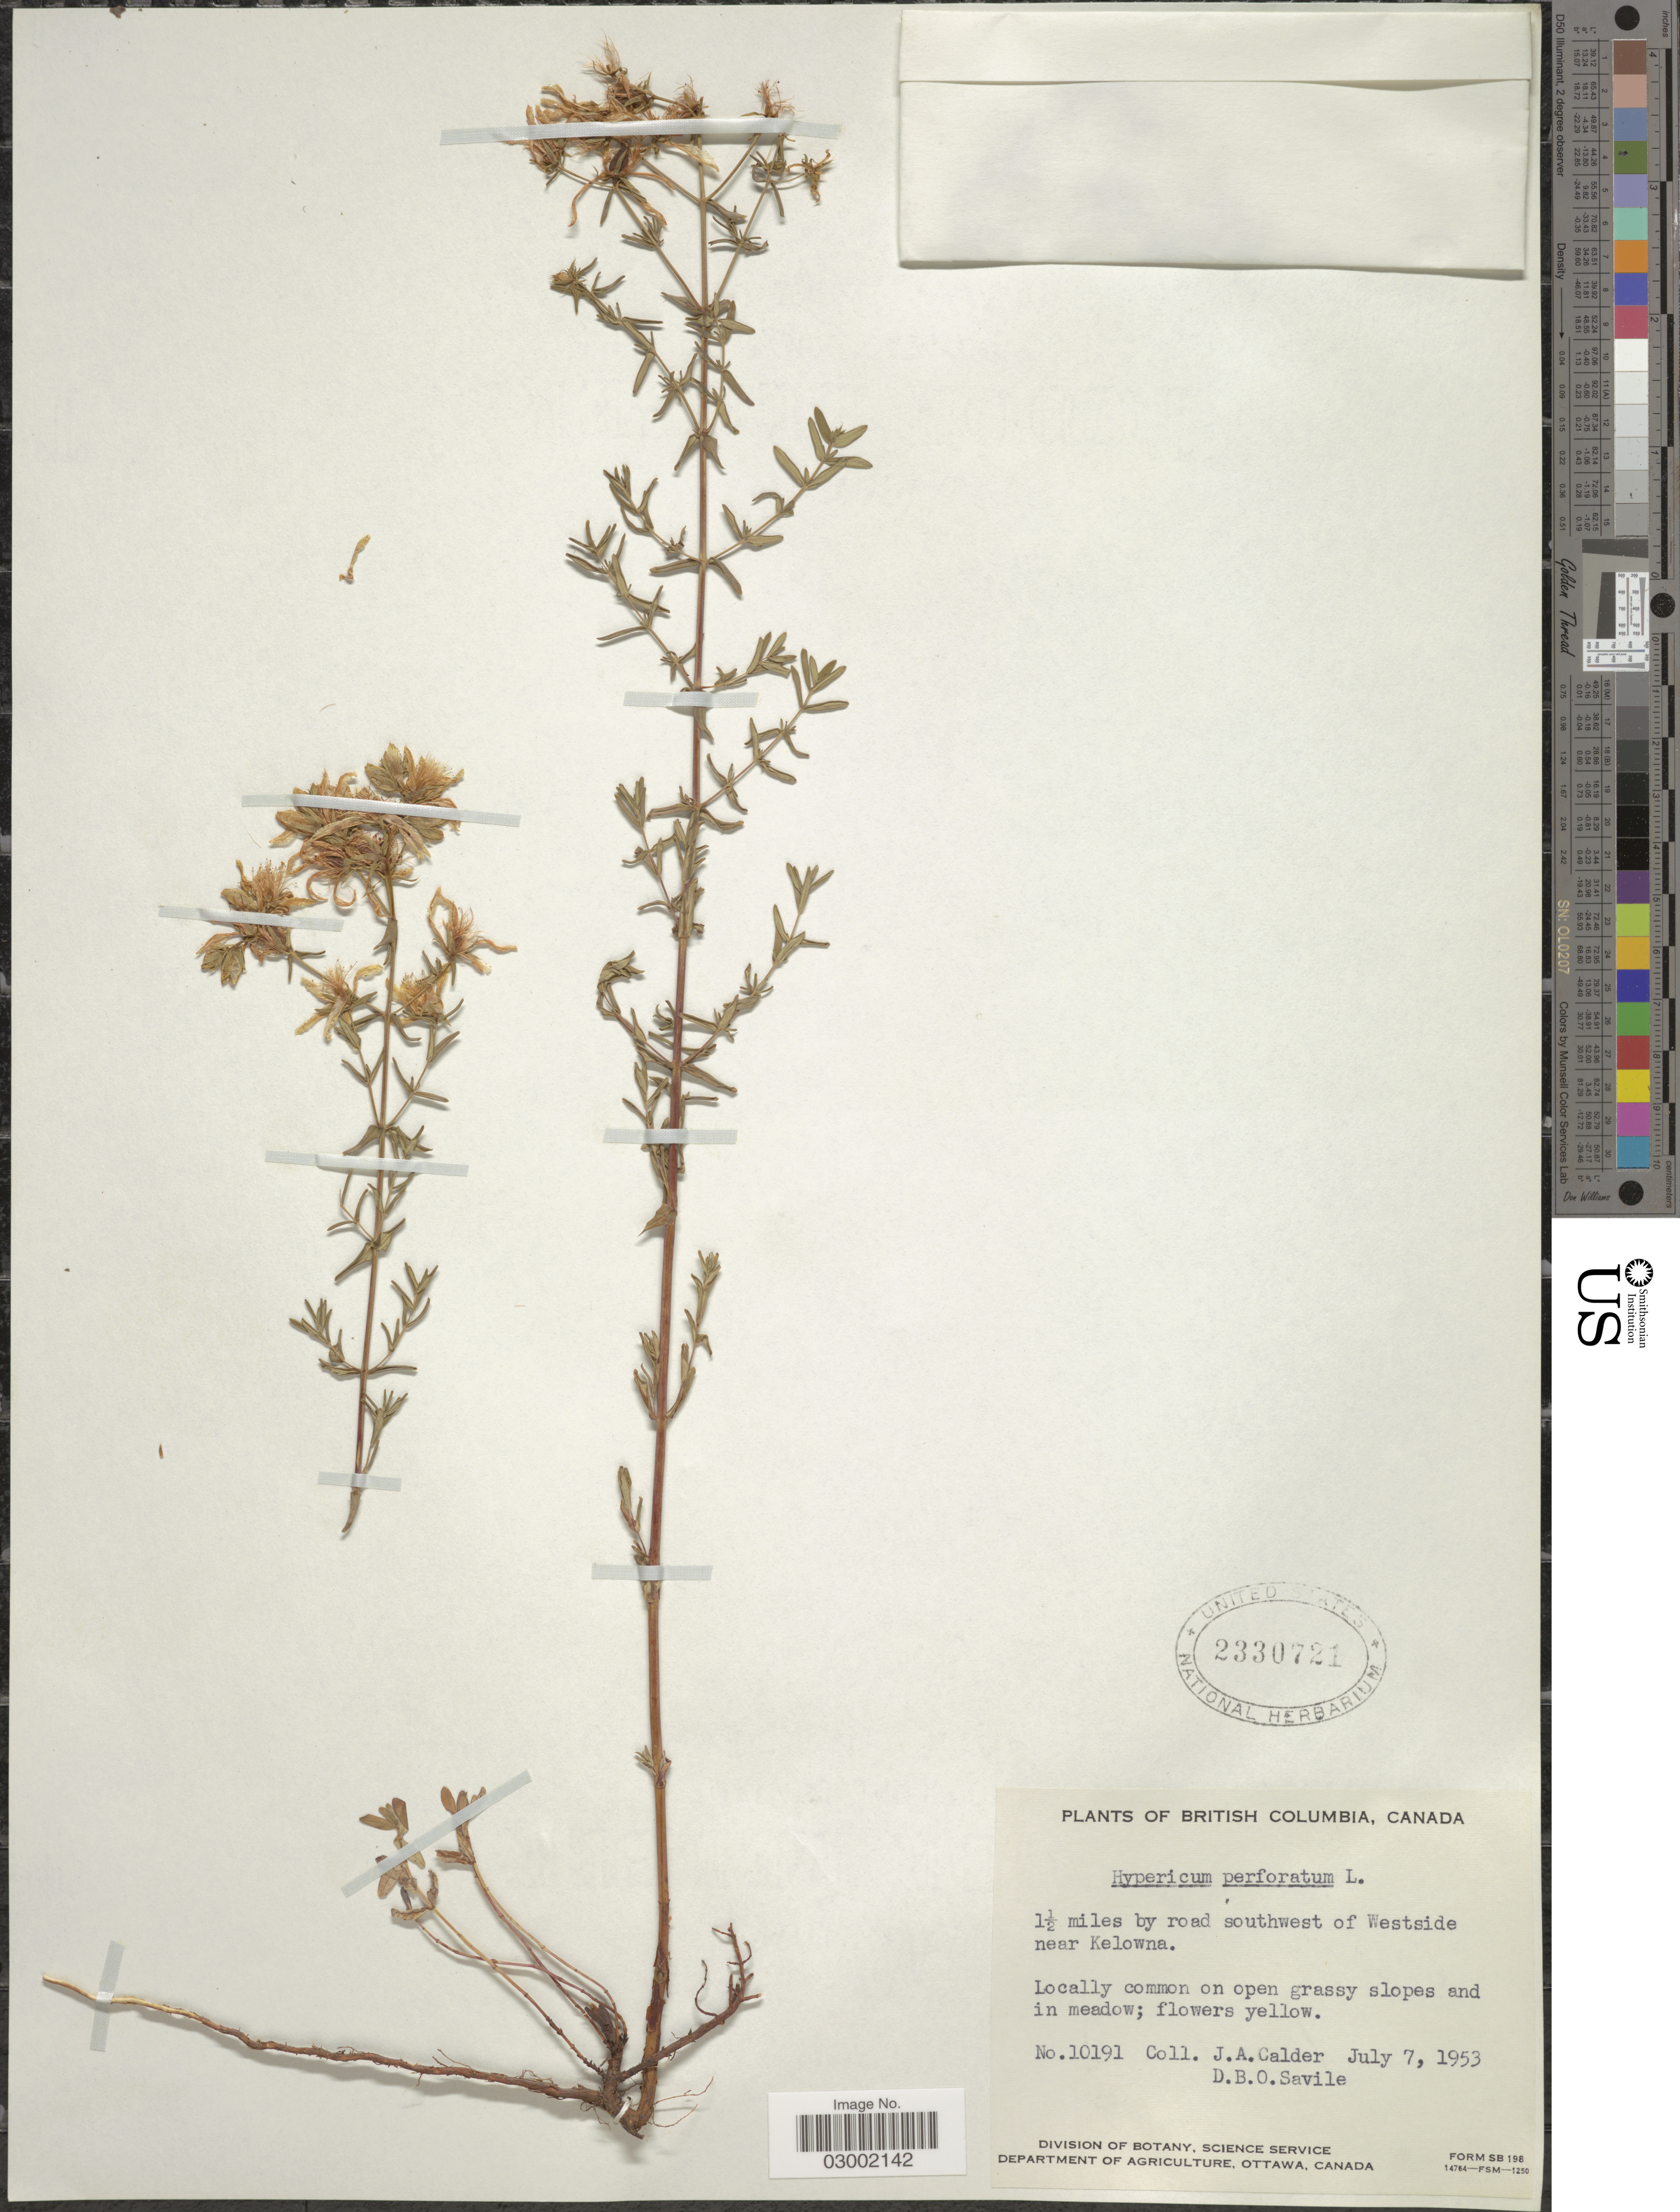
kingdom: Plantae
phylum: Tracheophyta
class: Magnoliopsida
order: Malpighiales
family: Hypericaceae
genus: Hypericum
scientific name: Hypericum perforatum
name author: L.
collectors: J. A. Calder & D. Savile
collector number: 10191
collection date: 1953-07-07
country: Canada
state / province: British Columbia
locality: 1½ mile by road southwest of Westside near Kelowna.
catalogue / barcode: US 2330721